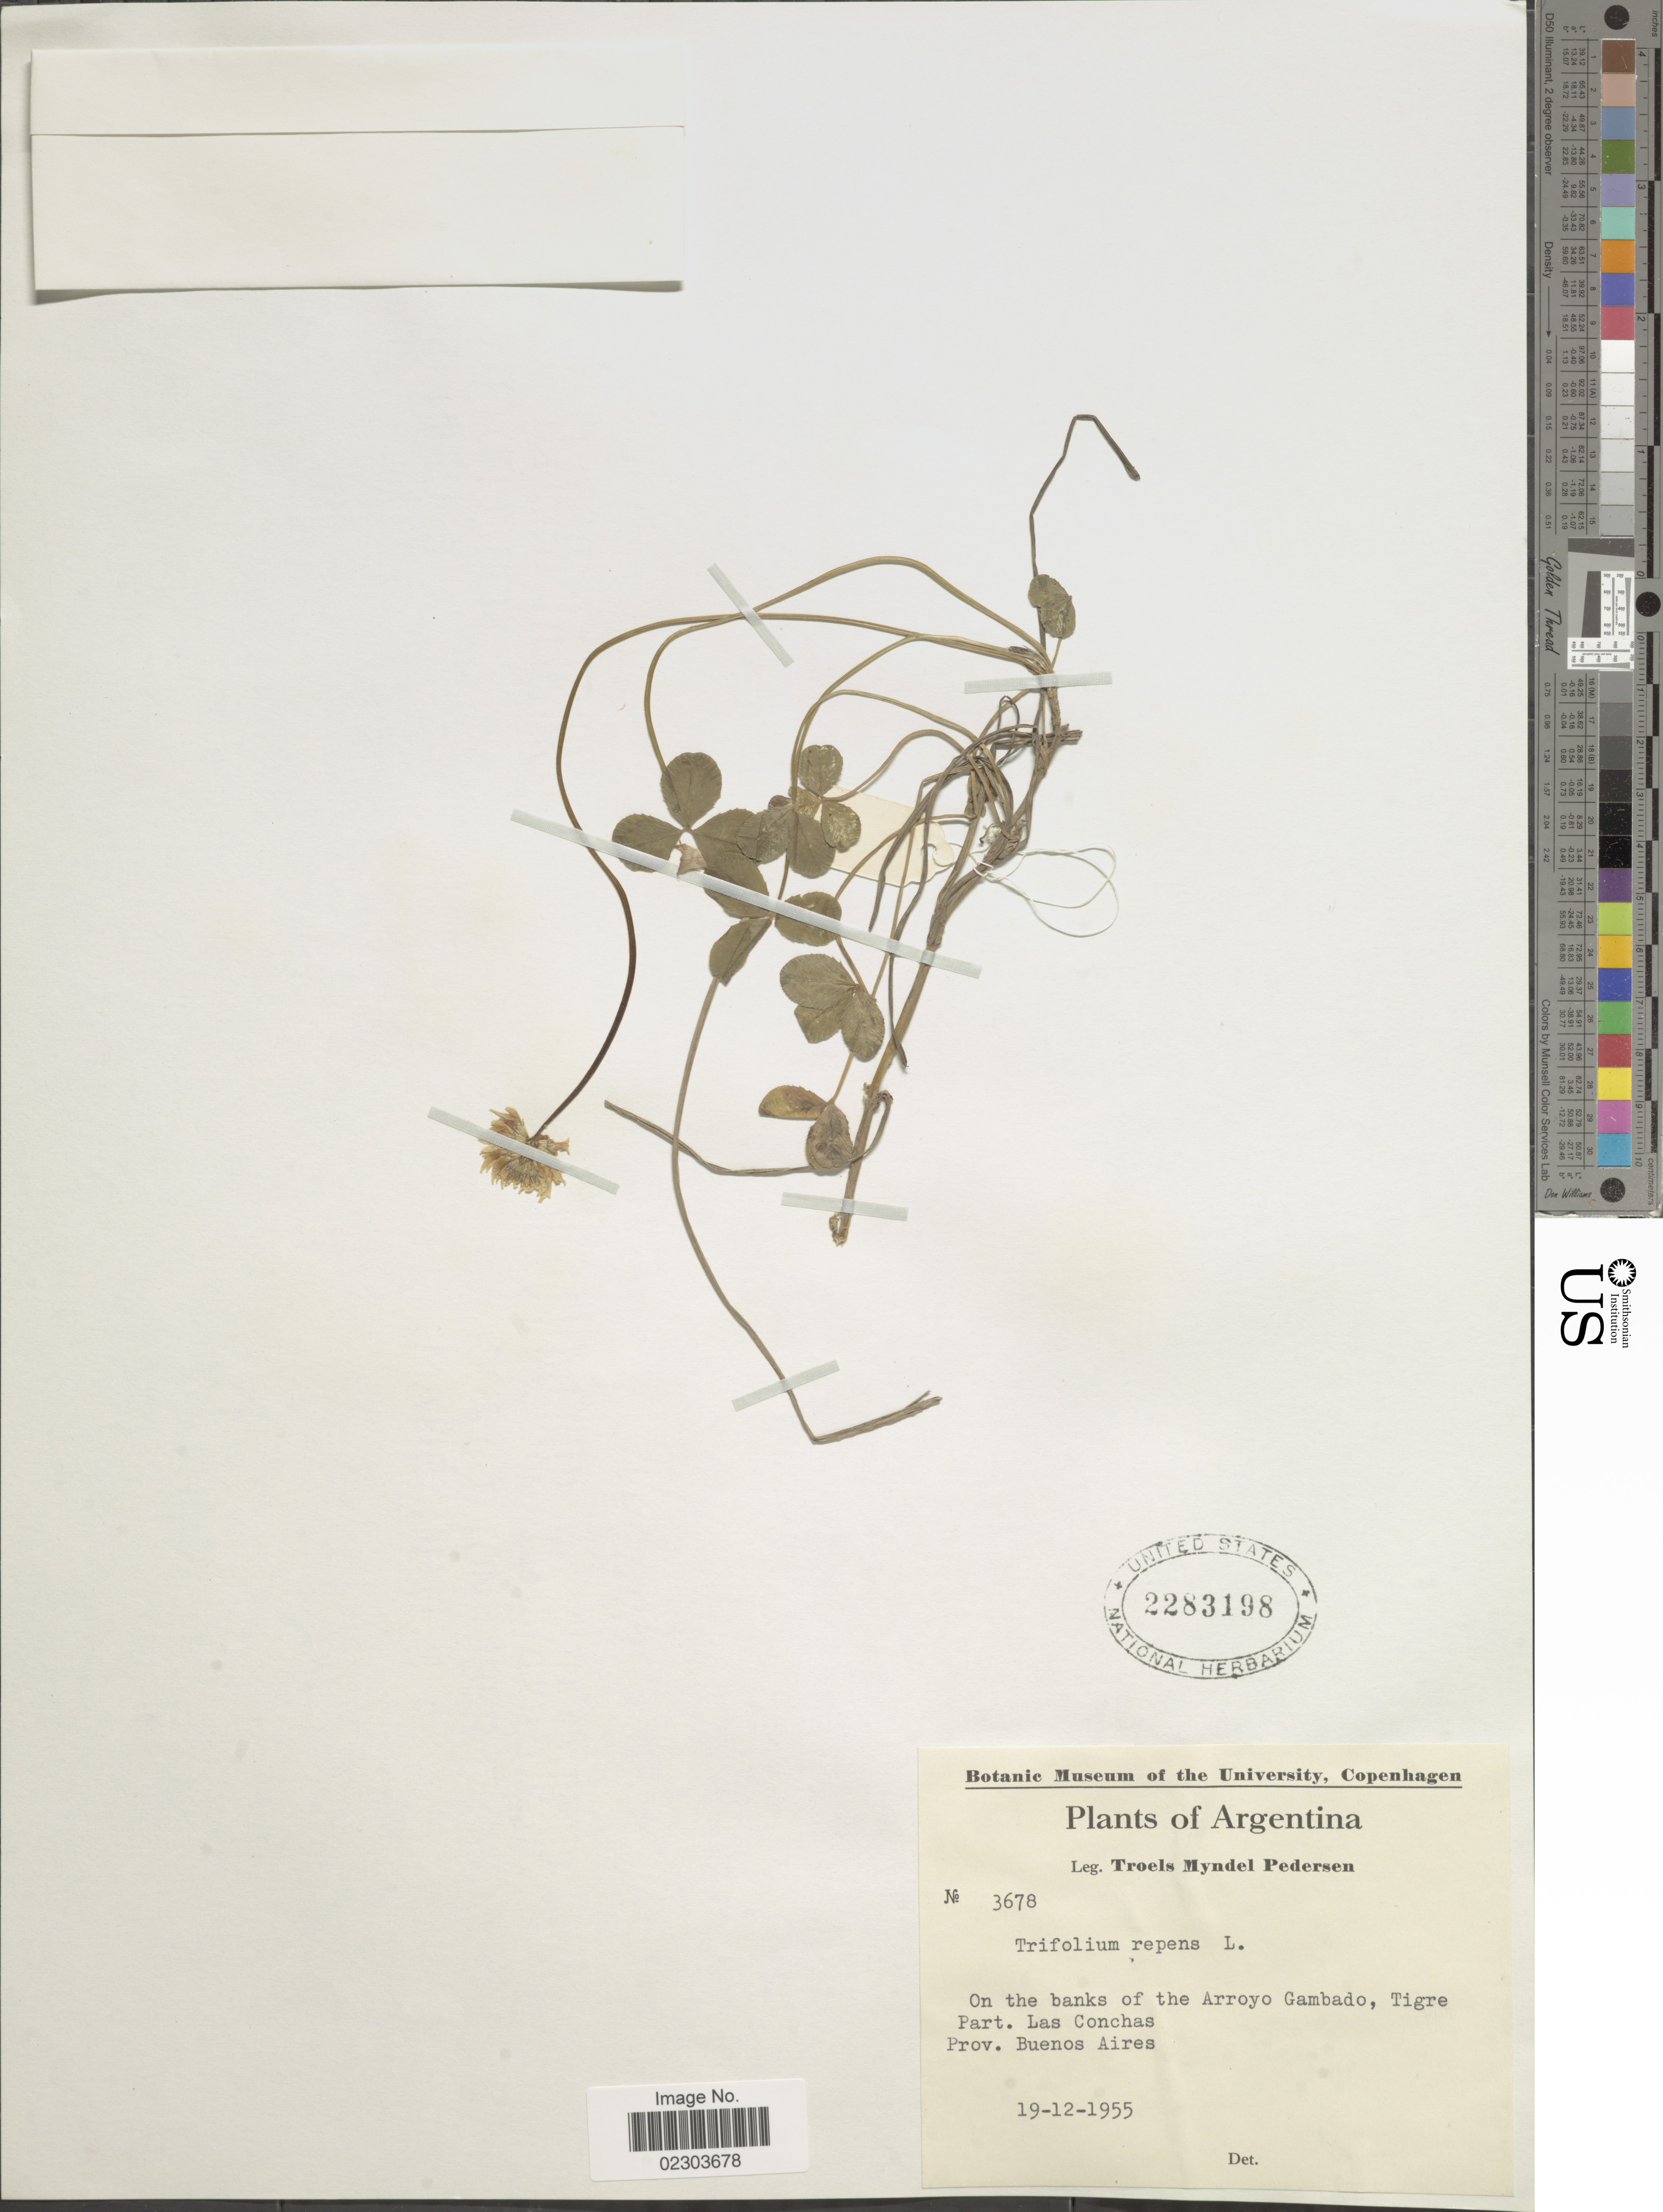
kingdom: Plantae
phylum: Tracheophyta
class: Magnoliopsida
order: Fabales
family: Fabaceae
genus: Trifolium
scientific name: Trifolium repens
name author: L.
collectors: T. Pederson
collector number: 3678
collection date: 1955-12-19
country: Argentina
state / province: Buenos Aires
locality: Arroyo Gambado, Tigre Part. Las Conchas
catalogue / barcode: US 2283198